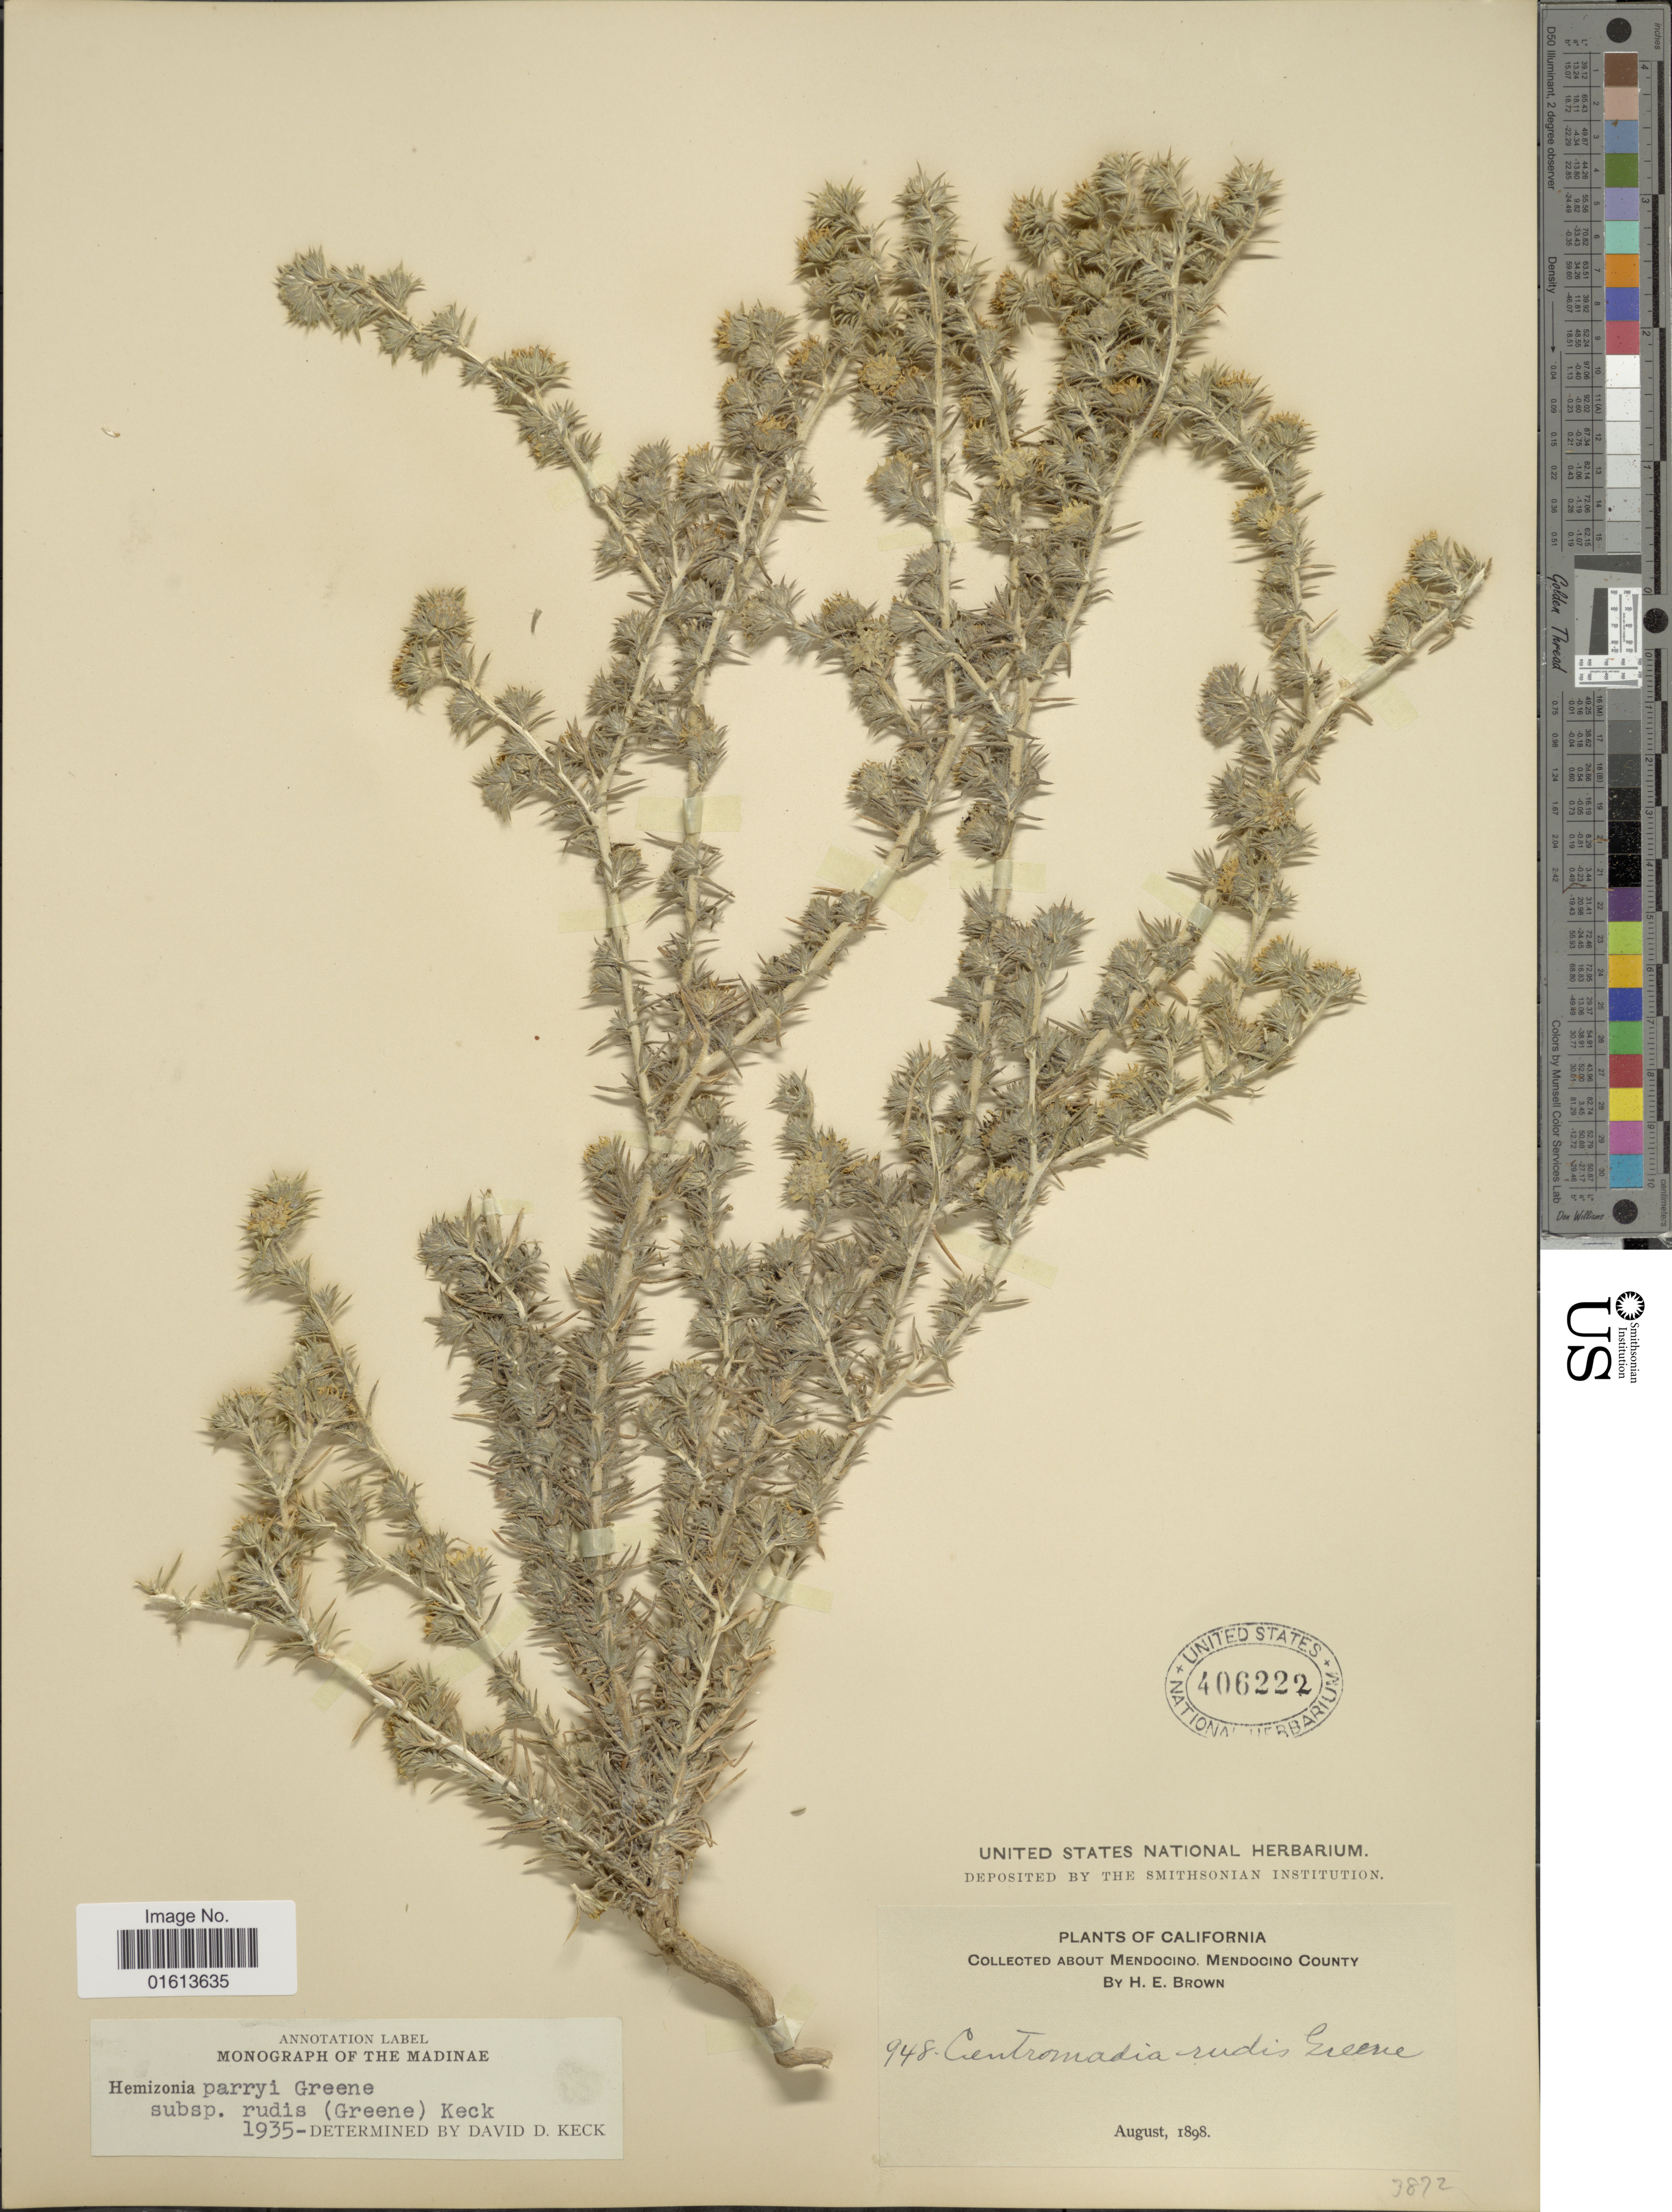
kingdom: Plantae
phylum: Tracheophyta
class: Magnoliopsida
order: Asterales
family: Asteraceae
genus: Hemizonia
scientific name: Hemizonia parryi subsp. rudis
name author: (Greene) D.D. Keck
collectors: H. E. Brown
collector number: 948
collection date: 1898-08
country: United States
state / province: California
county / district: Mendocino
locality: California. Mendocino, Mendocino County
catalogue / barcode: US 406222